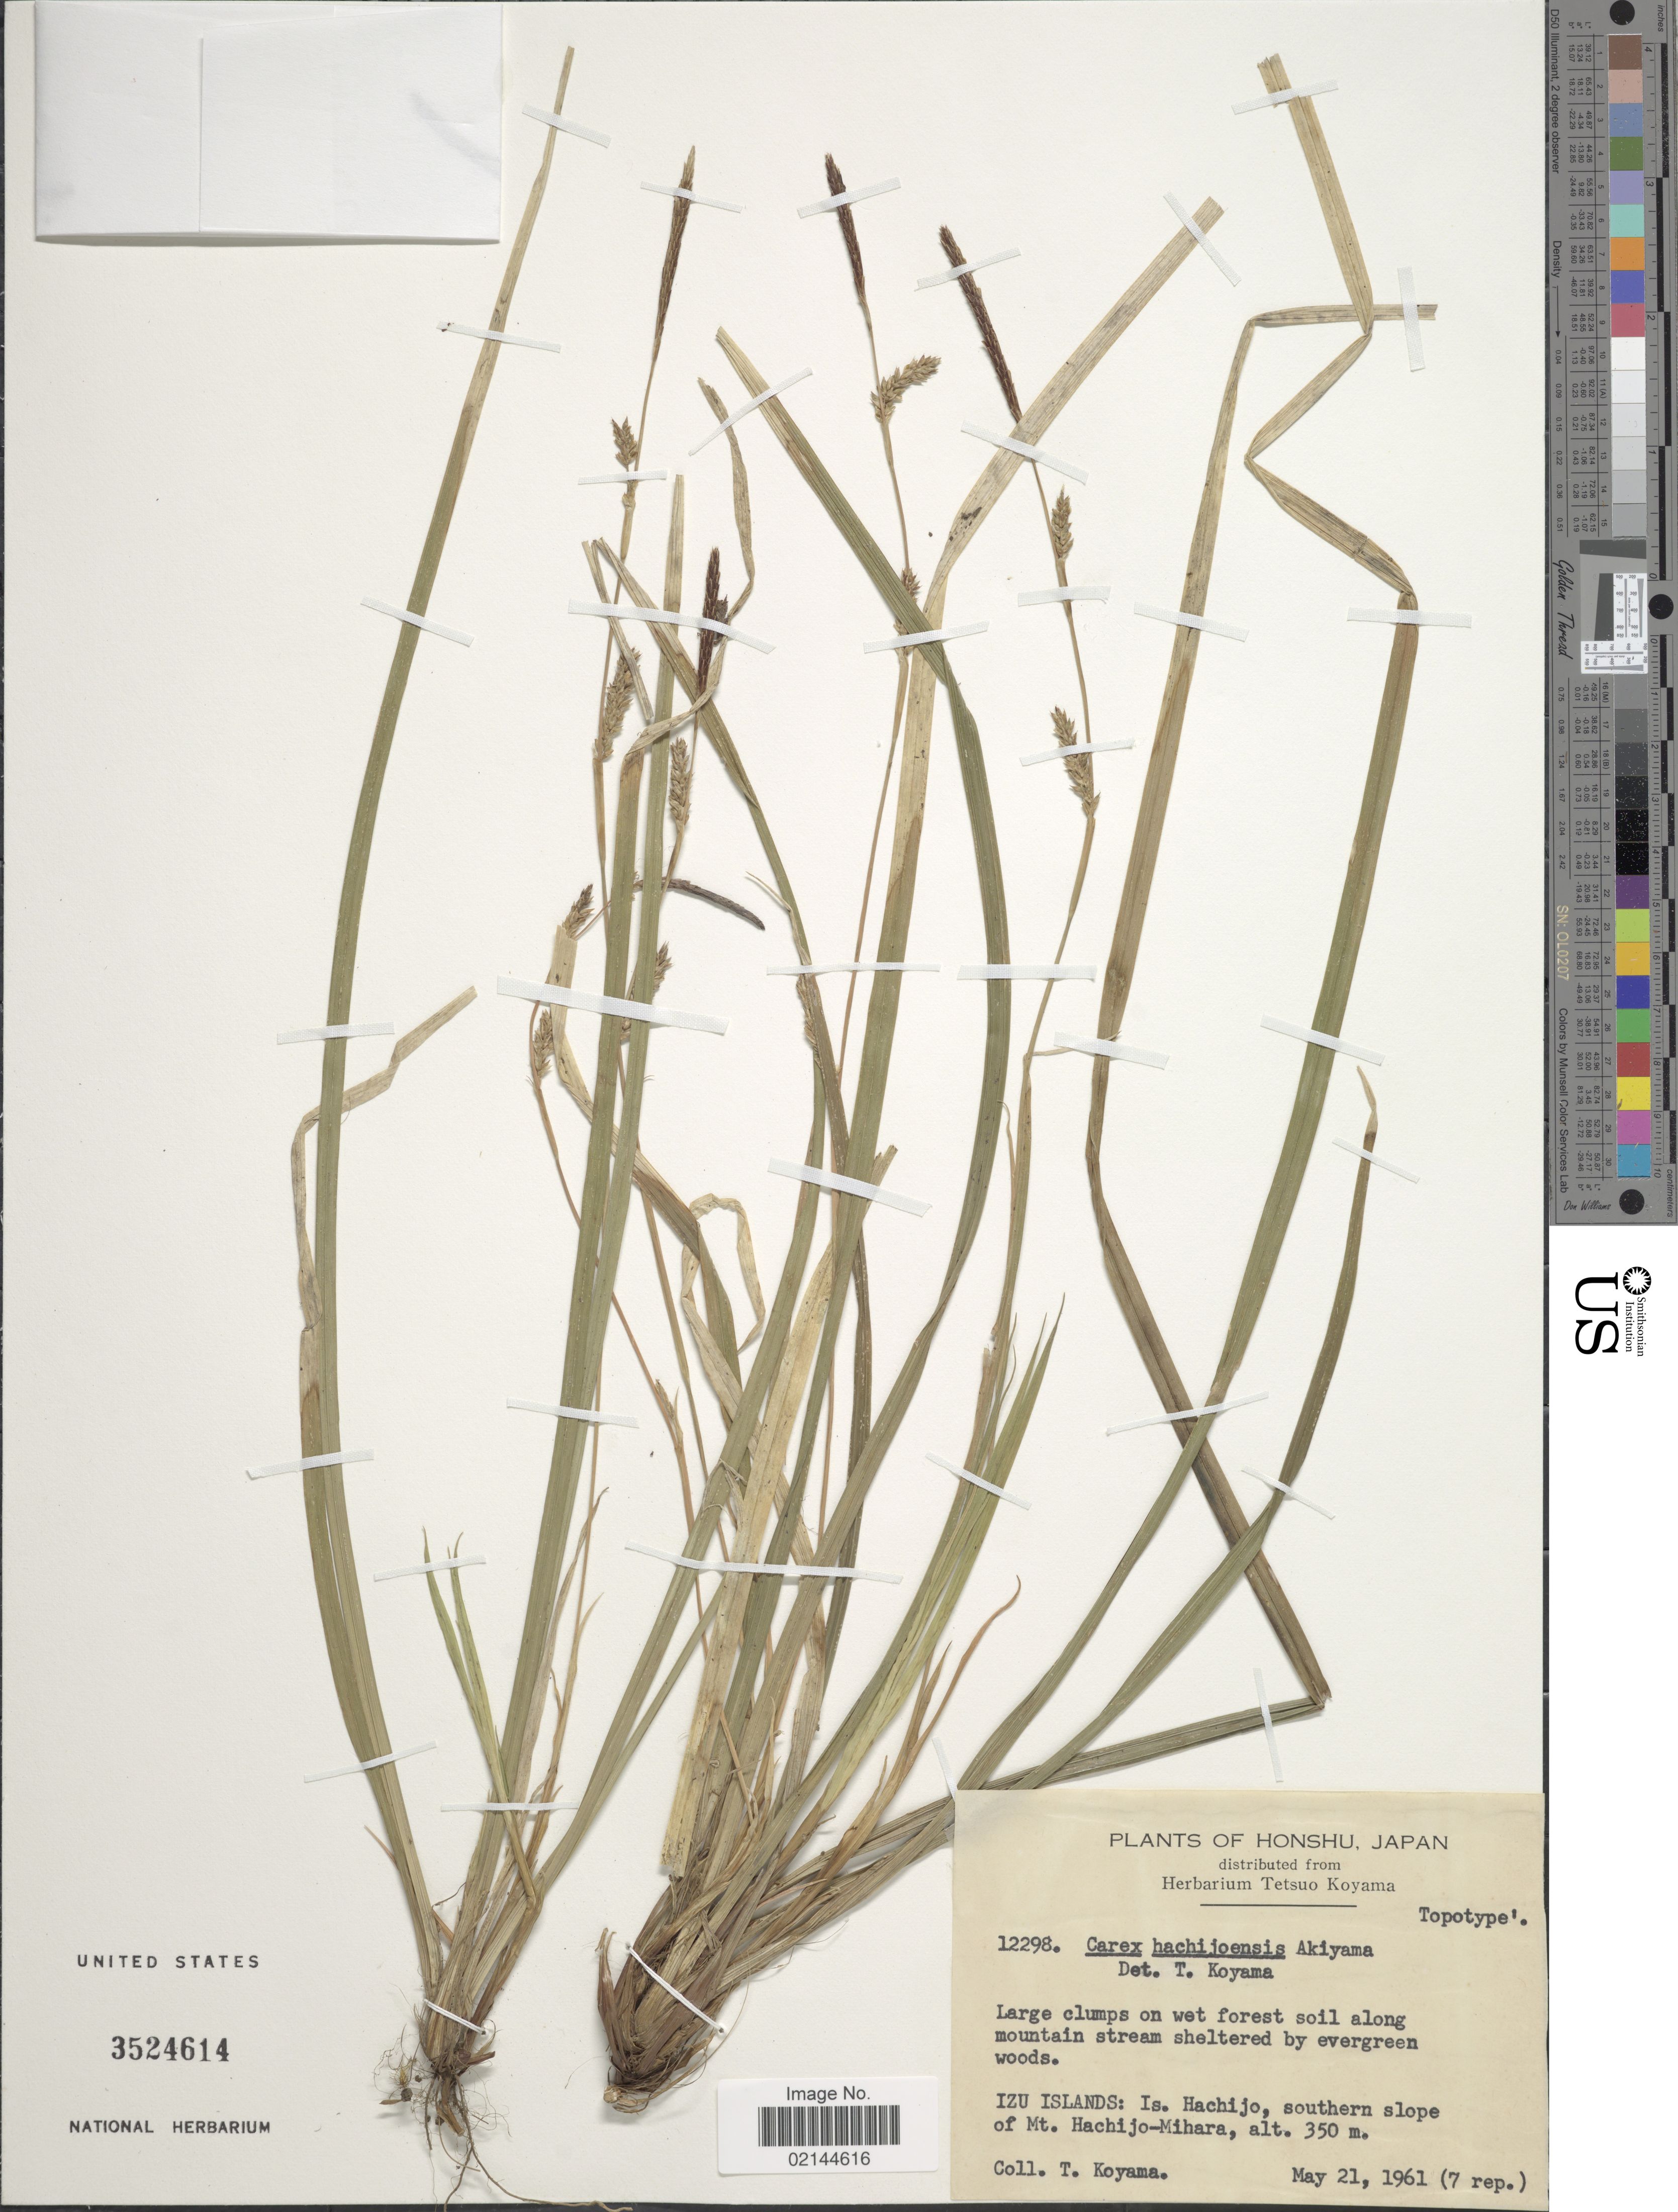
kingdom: Plantae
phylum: Tracheophyta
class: Liliopsida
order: Poales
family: Cyperaceae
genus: Carex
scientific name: Carex hachijoensis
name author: Akiyama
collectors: T. Koyama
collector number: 12298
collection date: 1961-05-21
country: Japan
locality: Honshu. Izu Islands: Is. Hachijo, southern slope of Mt. Hachijo- Mihara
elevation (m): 350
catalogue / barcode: US 3524614